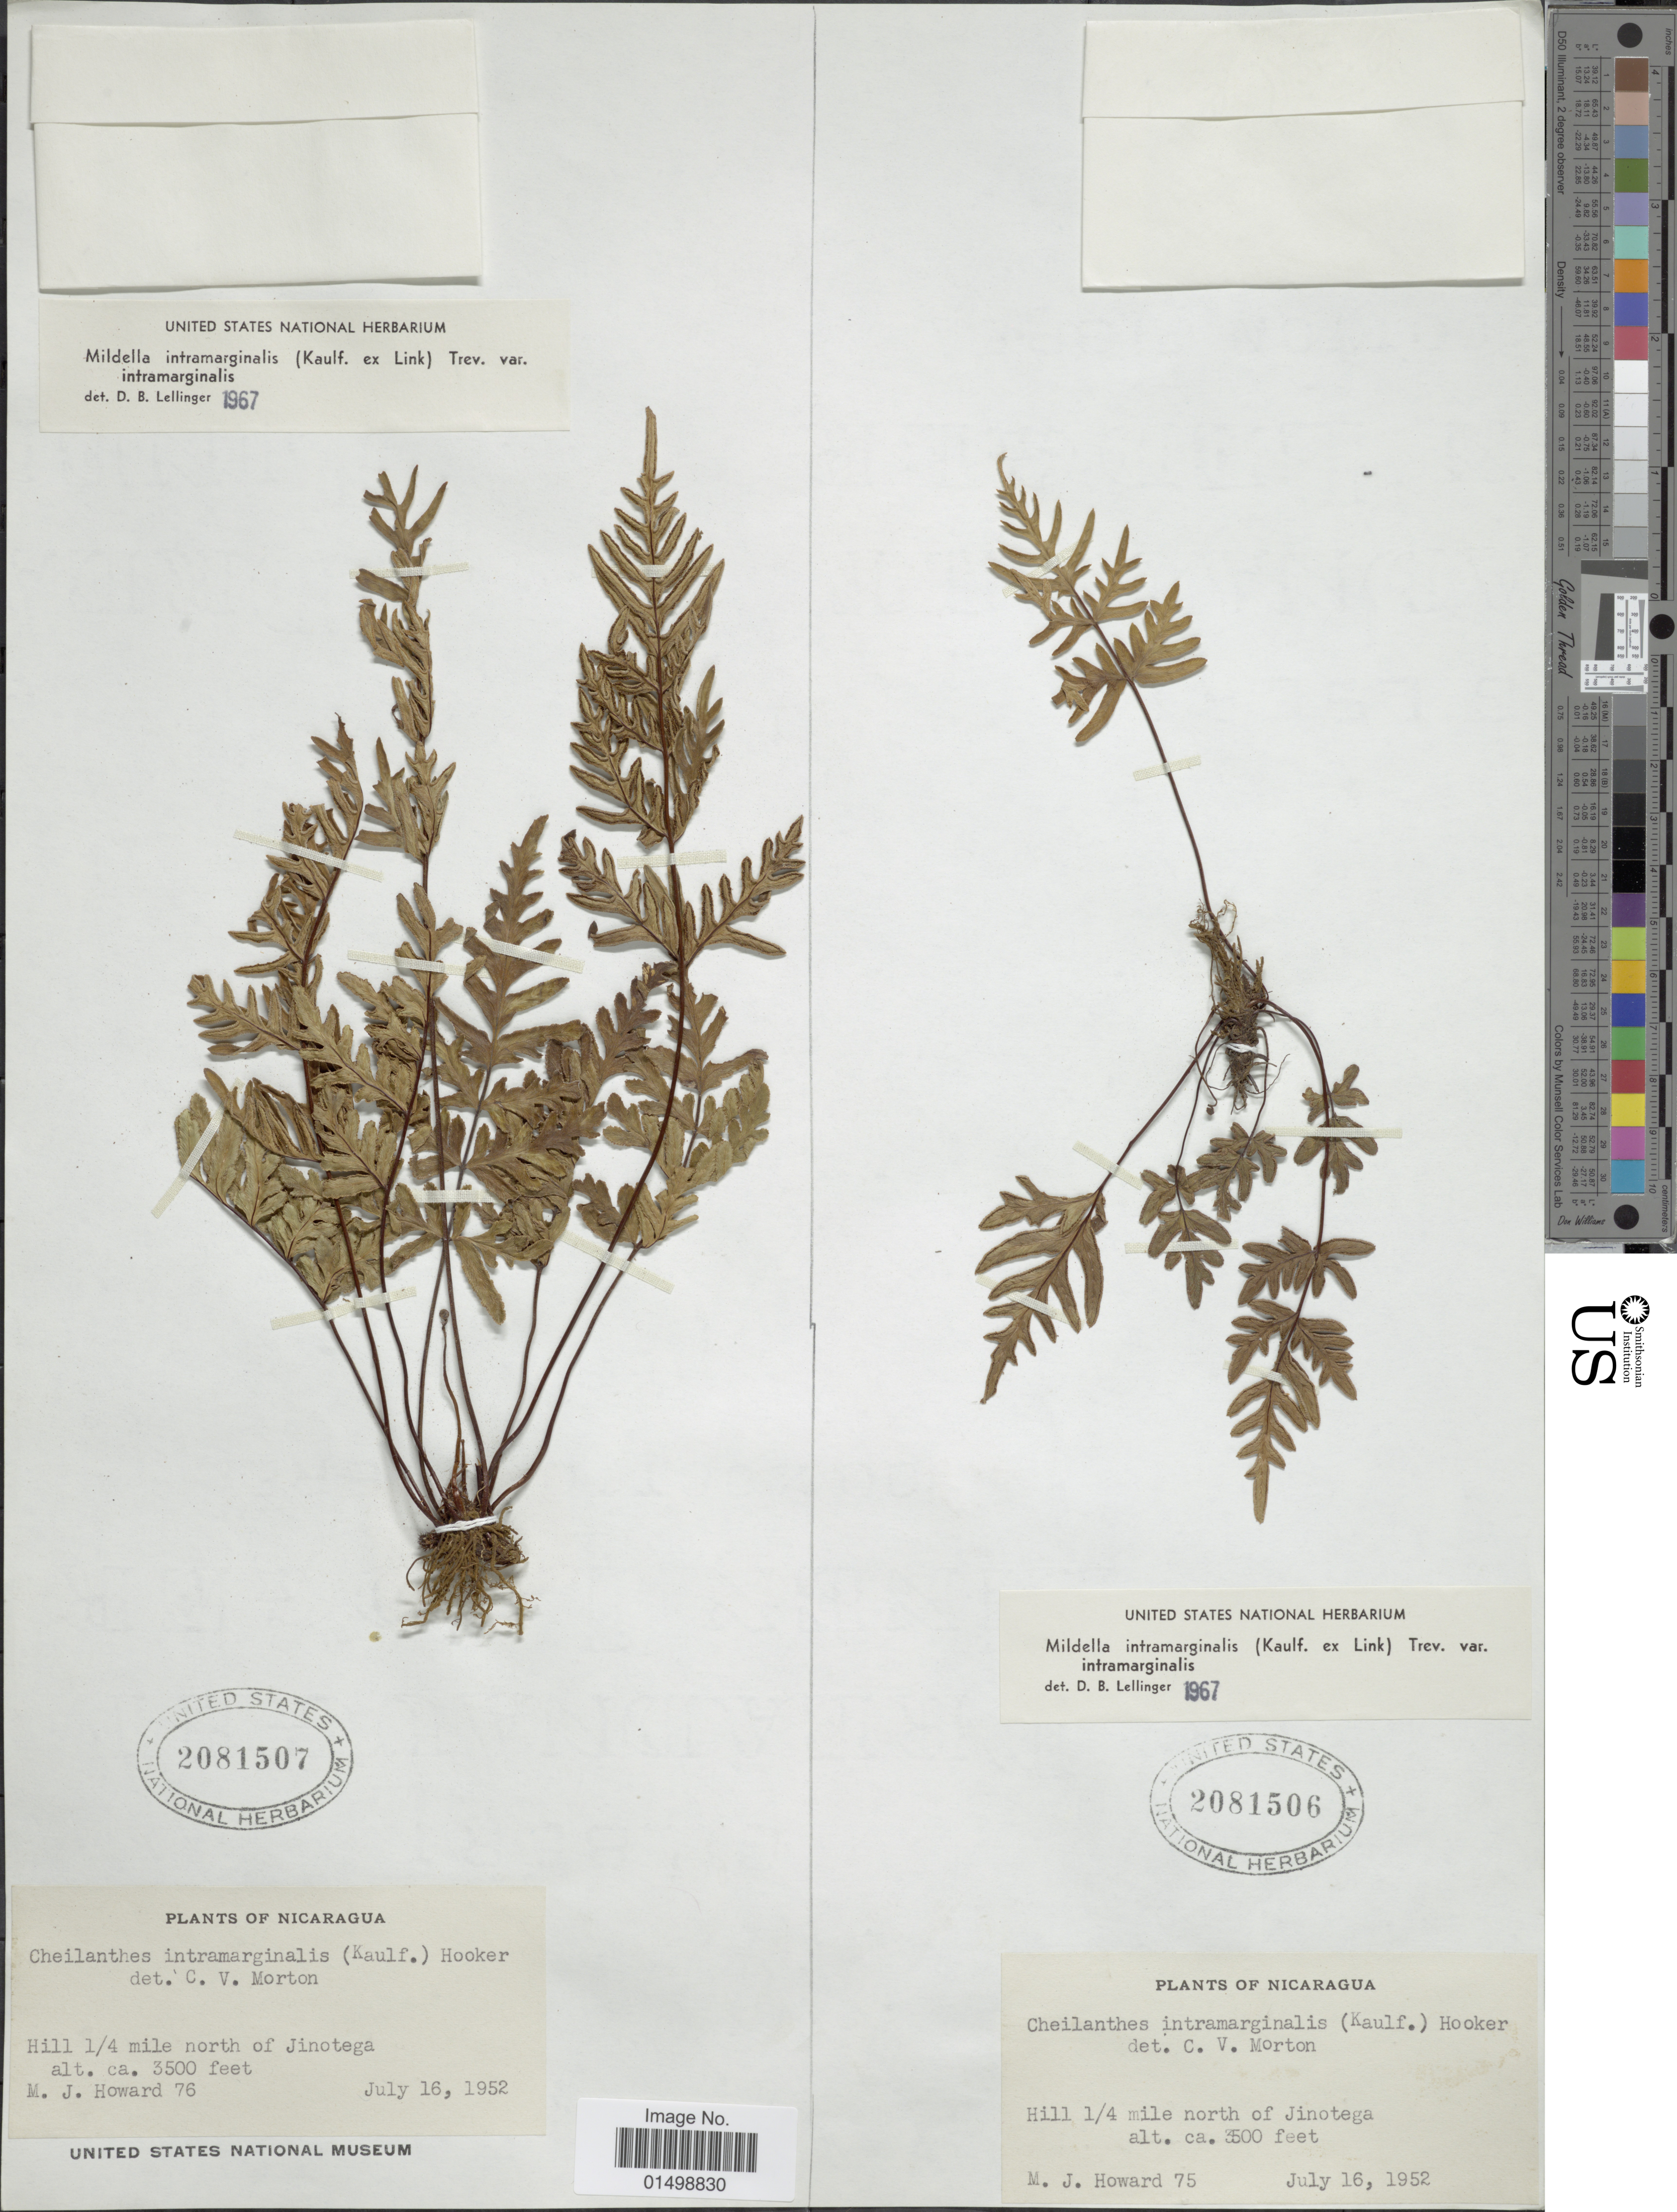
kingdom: Plantae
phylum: Tracheophyta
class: Polypodiopsida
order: Polypodiales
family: Pteridaceae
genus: Cheilanthes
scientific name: Cheilanthes intramarginalis var. intramarginalis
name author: (Kaulf.) Hook.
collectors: M. Howard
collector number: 76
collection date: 1952-07-16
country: Nicaragua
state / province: Jinotega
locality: Hill 1/4 mile north of Jinotega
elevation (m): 1067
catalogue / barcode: US 2081507